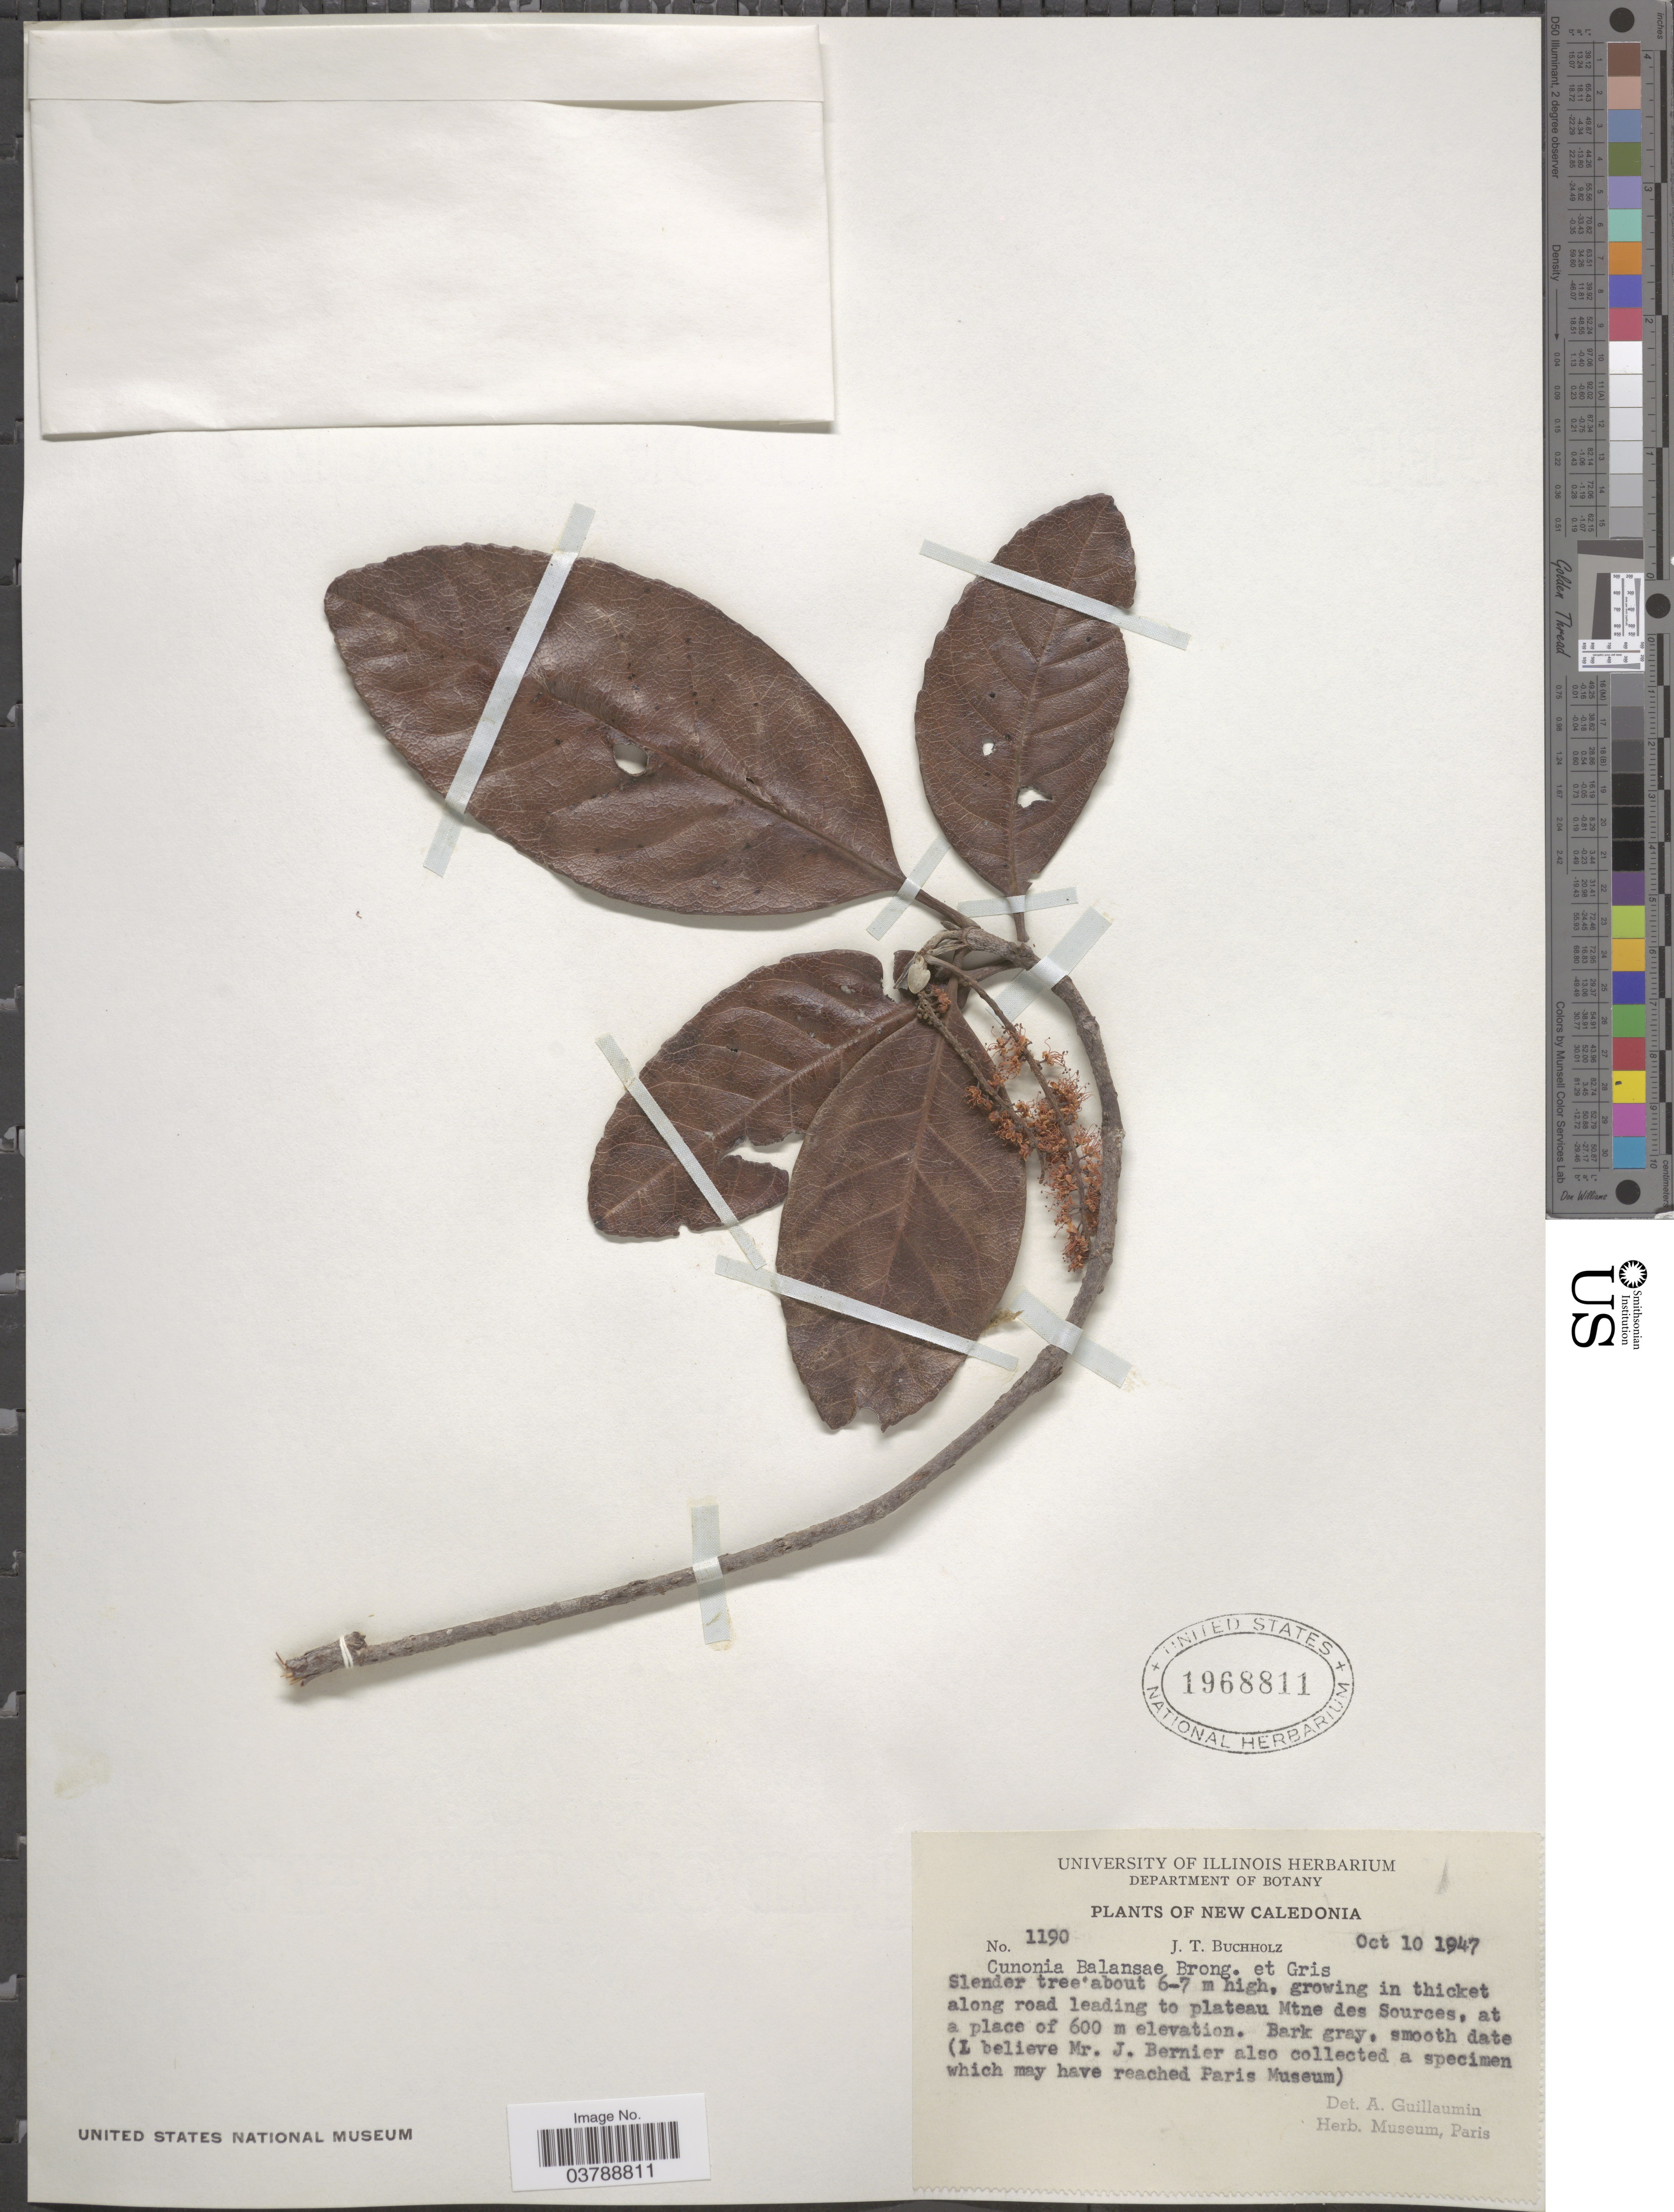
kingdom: Plantae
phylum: Tracheophyta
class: Magnoliopsida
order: Oxalidales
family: Cunoniaceae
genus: Cunonia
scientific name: Cunonia balansae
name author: Brongn. & Gris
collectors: J. T. Buchholz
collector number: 1190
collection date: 1947-10-10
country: New Caledonia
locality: Along road leading to plateau Mtne des Sources.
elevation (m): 600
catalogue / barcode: US 1968811